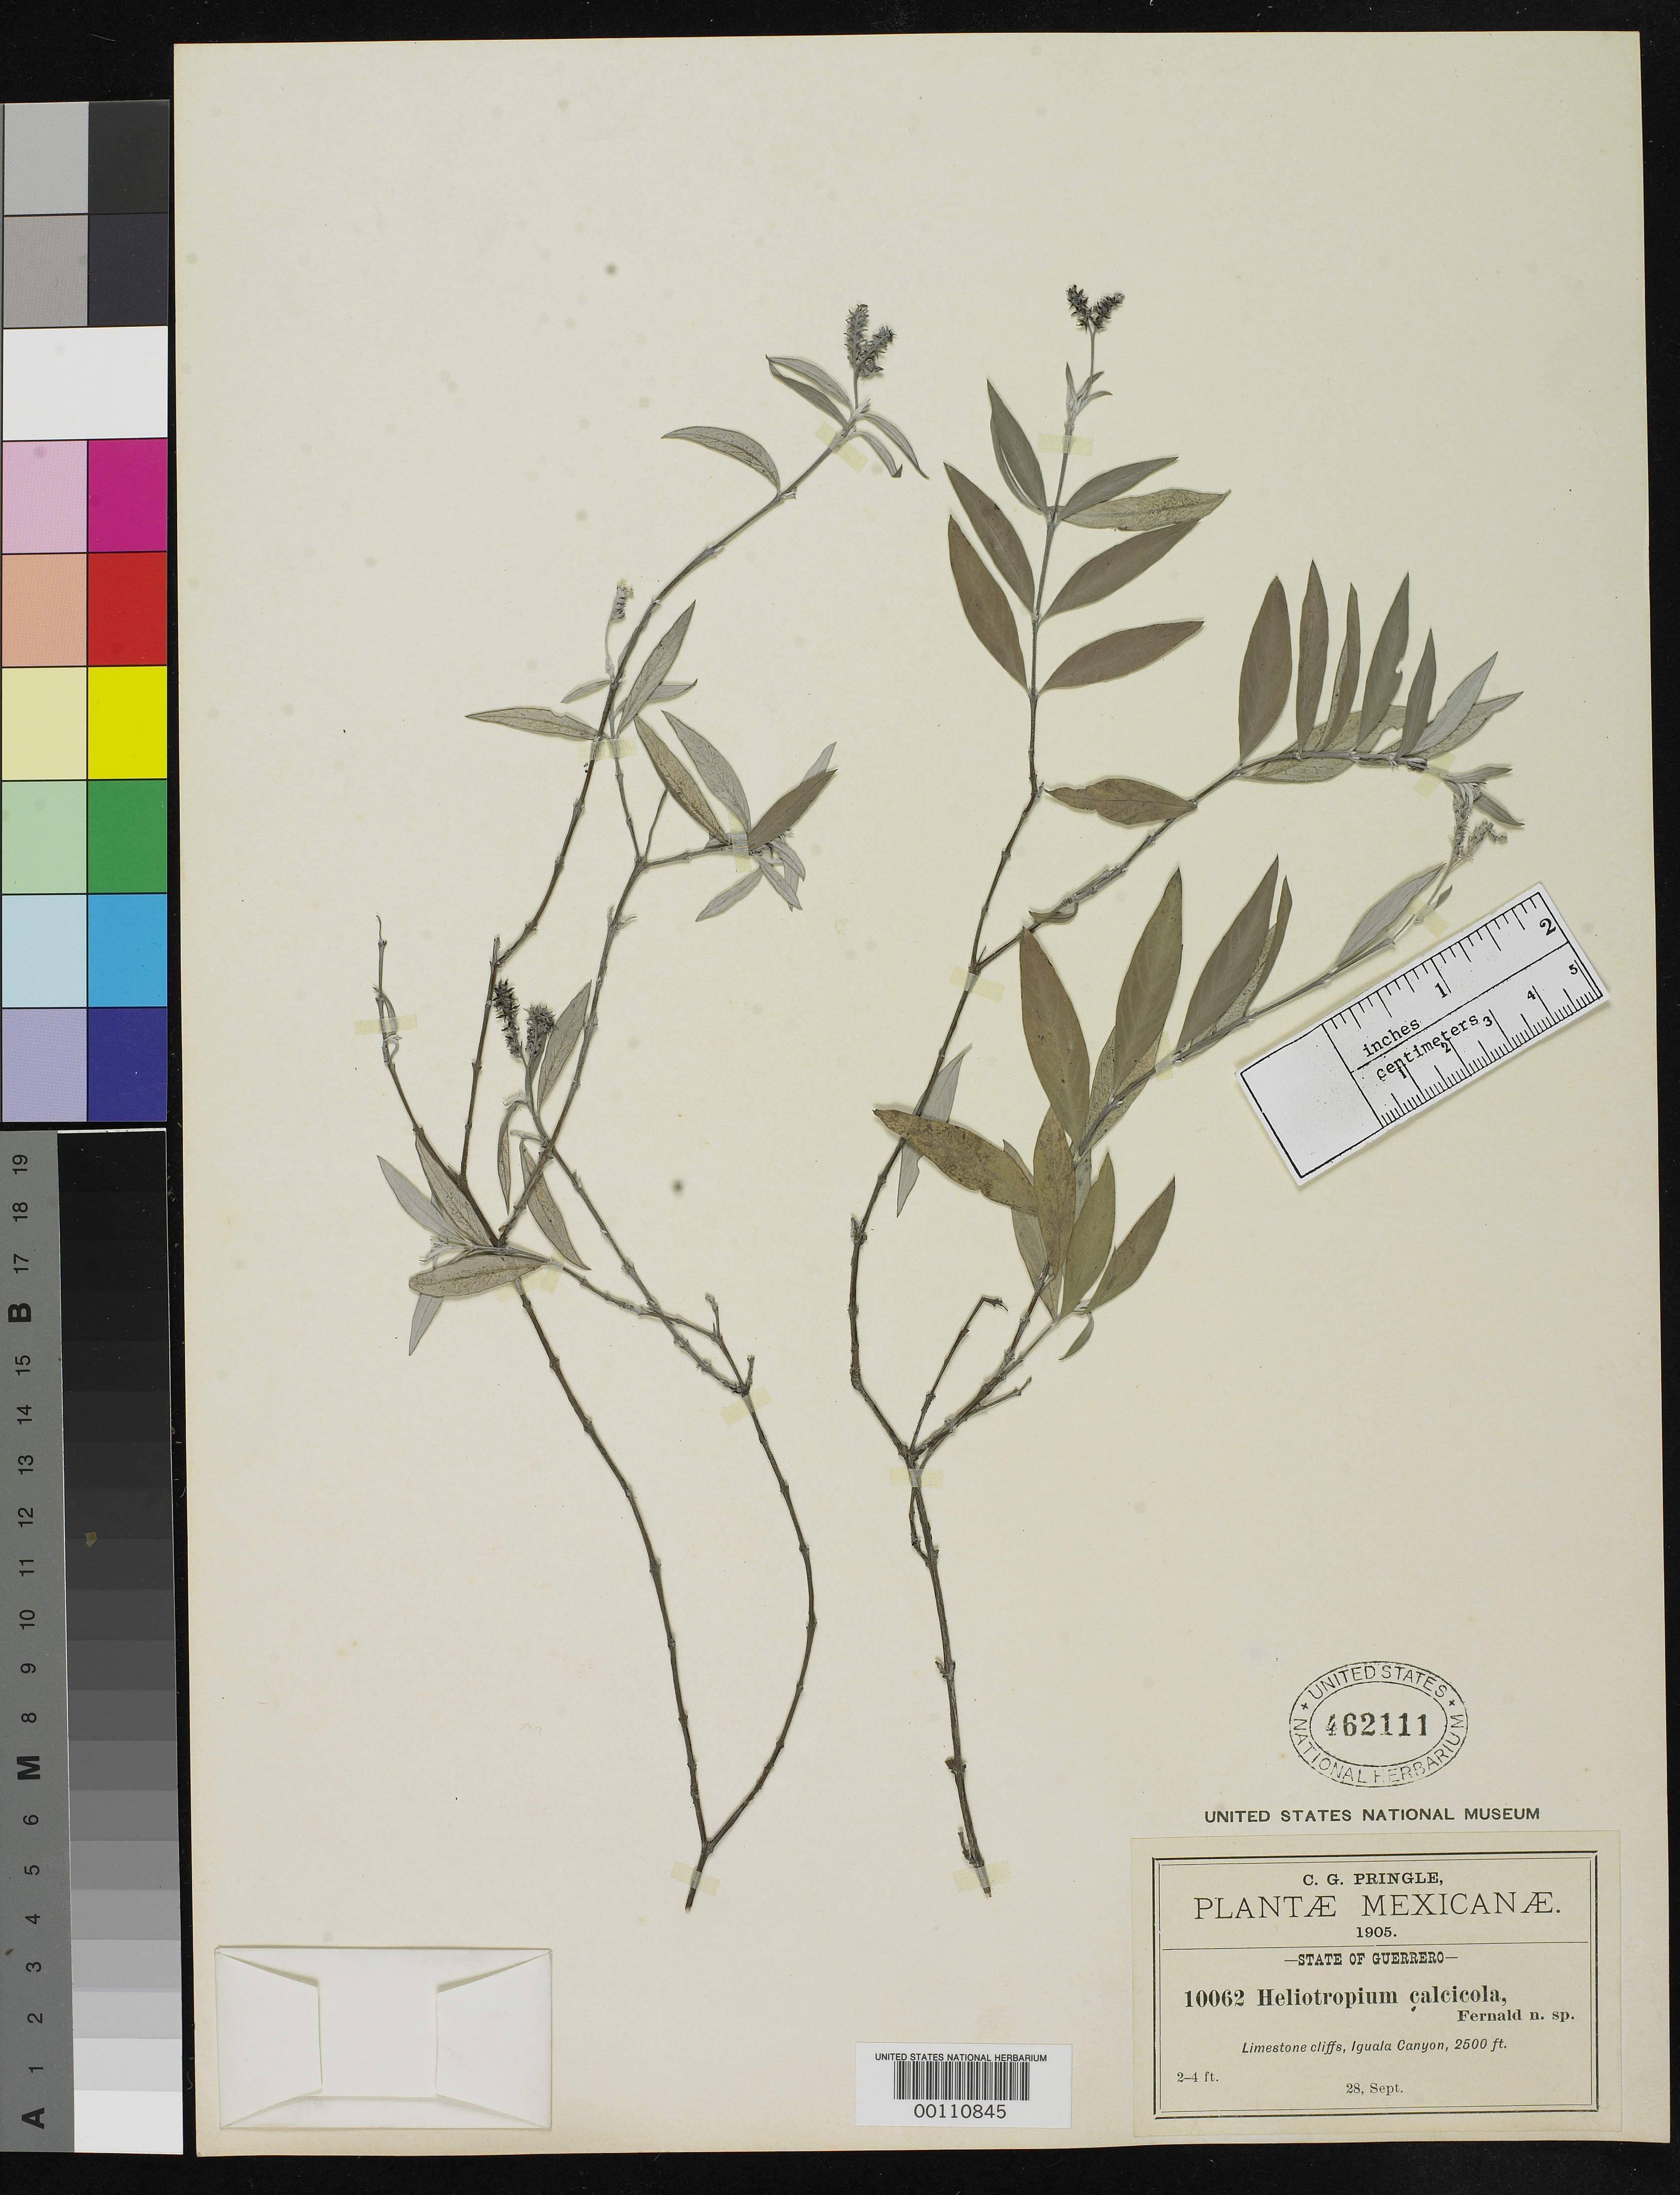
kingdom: Plantae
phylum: Tracheophyta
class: Magnoliopsida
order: Boraginales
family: Heliotropiaceae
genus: Heliotropium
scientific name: Heliotropium calcicola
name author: Fernald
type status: Isotype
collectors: C. G. Pringle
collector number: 10062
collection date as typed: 28 Sep 1905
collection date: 1905-09-28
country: Mexico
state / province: Guerrero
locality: Iguala Canyon.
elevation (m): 760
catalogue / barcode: US 462111